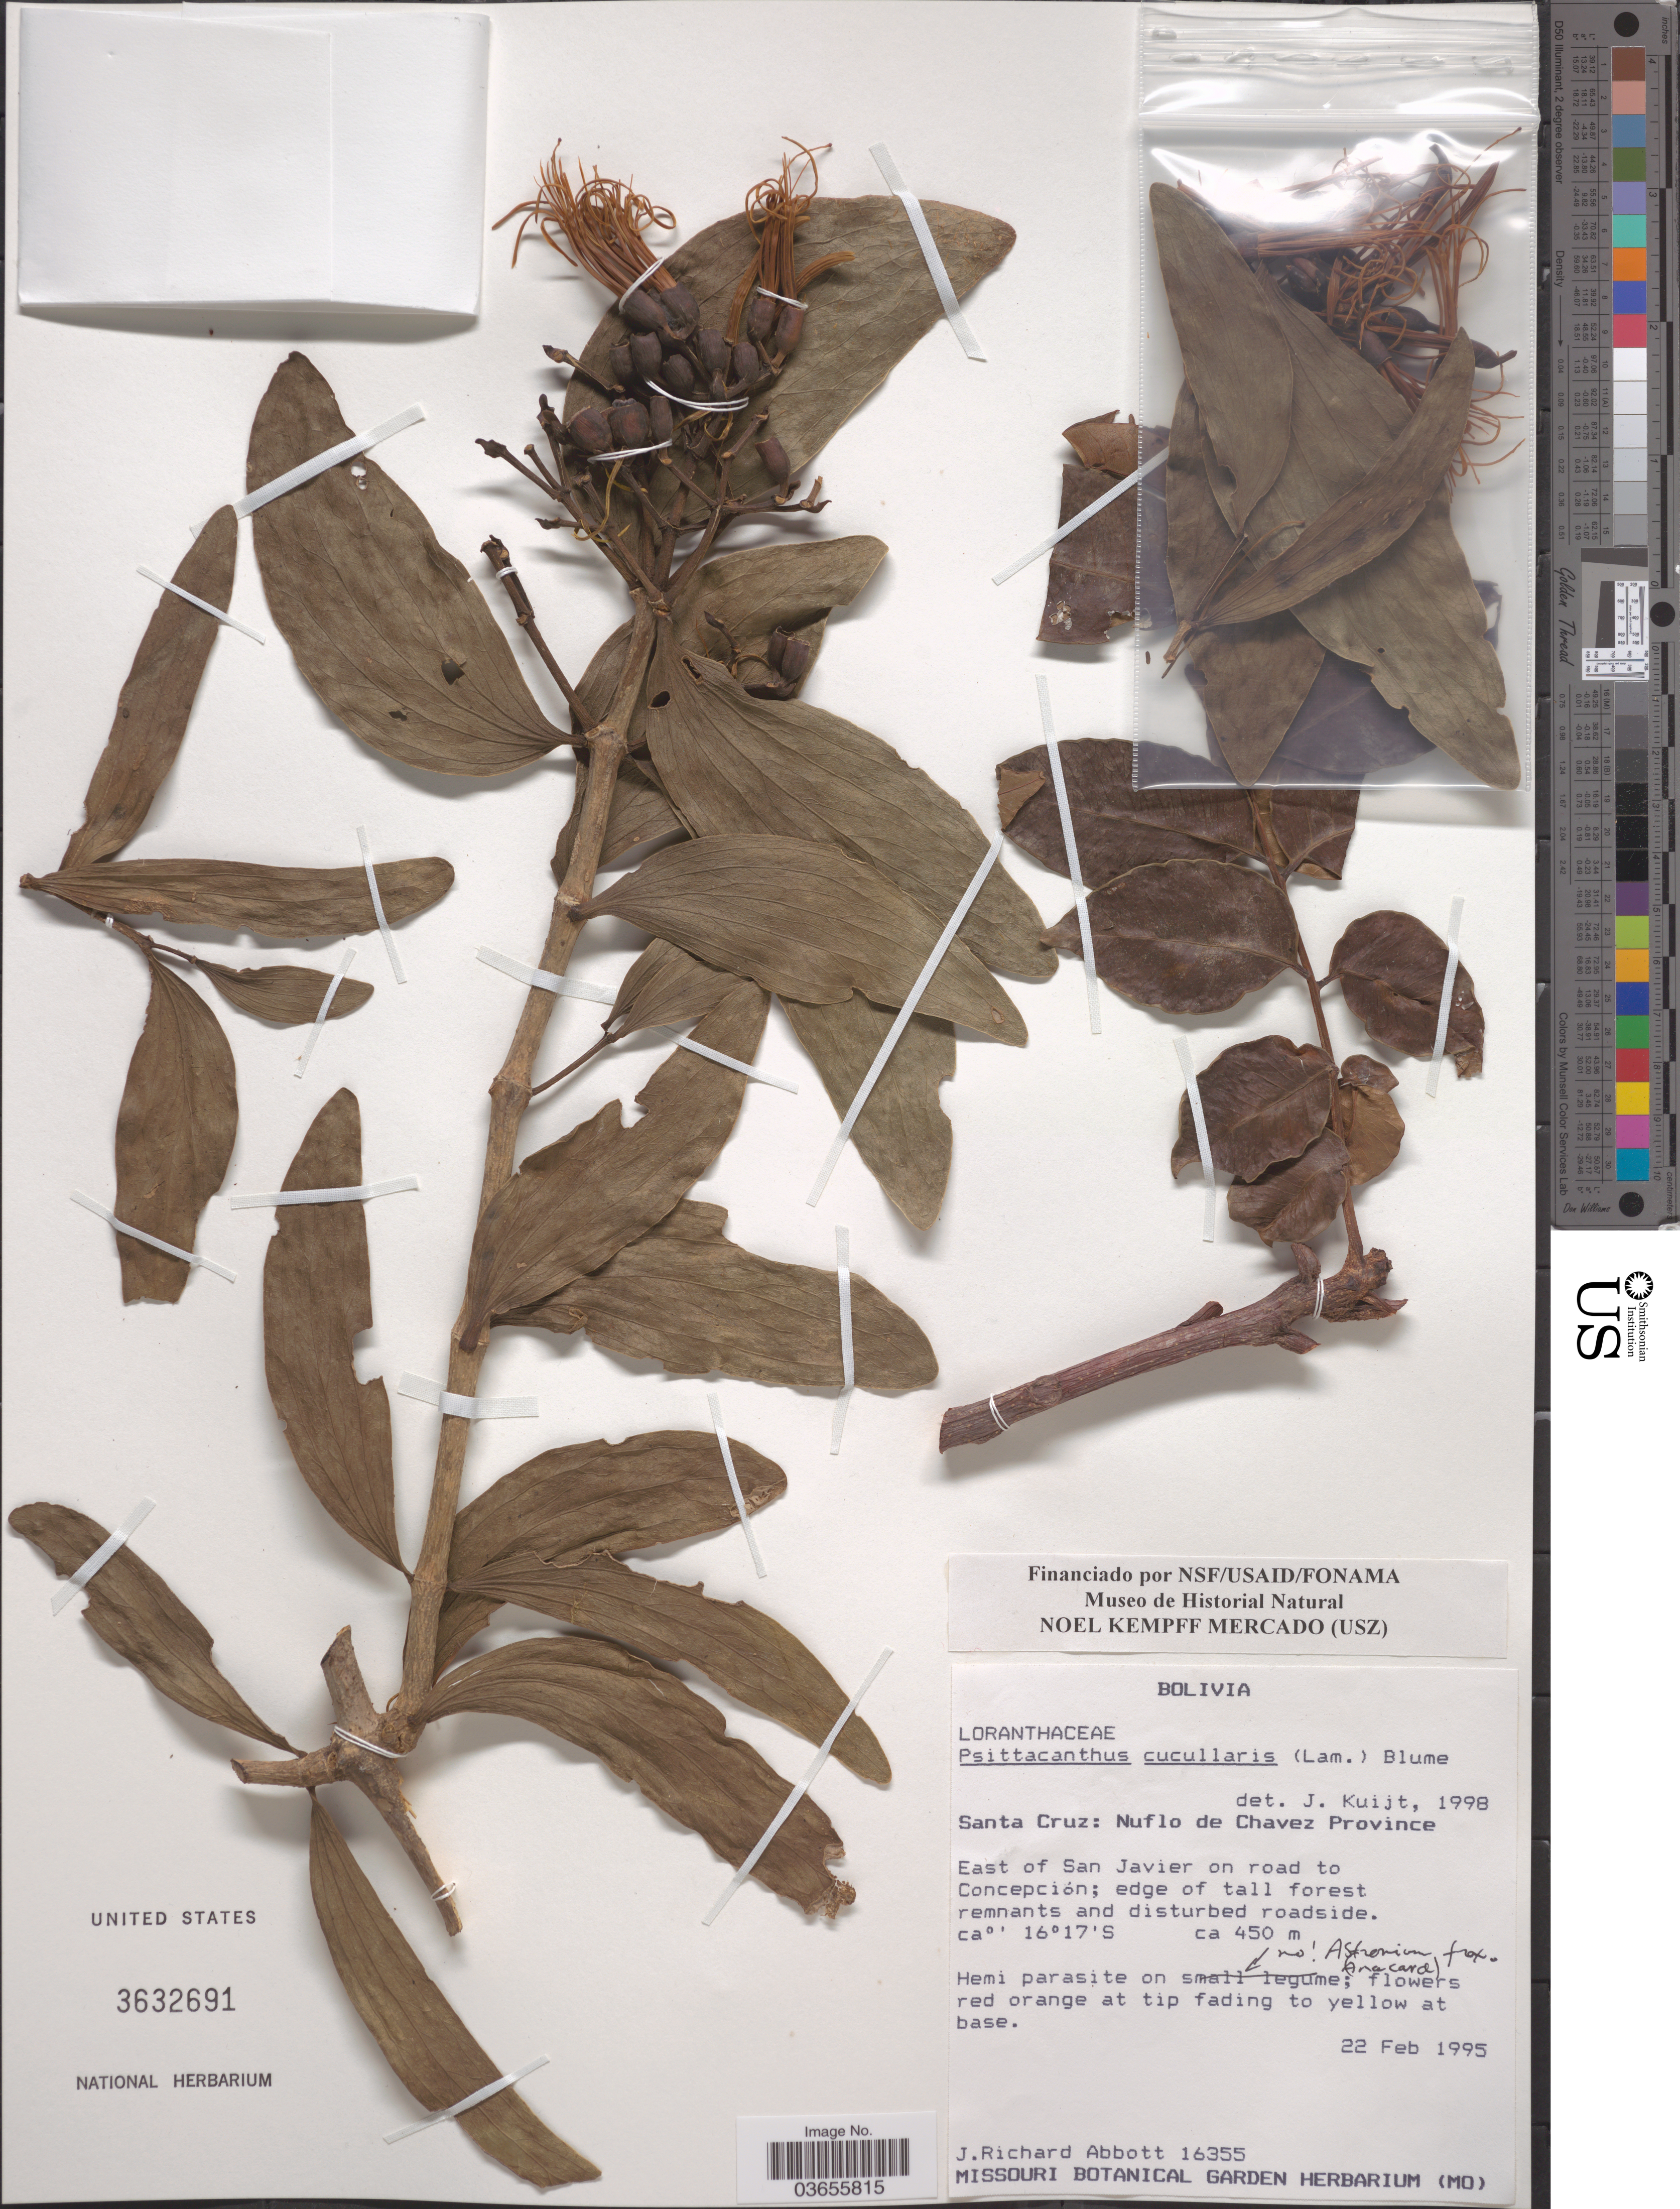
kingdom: Plantae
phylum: Tracheophyta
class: Magnoliopsida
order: Santalales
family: Loranthaceae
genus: Psittacanthus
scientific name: Psittacanthus cucullaris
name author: (Kunth) G. Don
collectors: J. R. Abbott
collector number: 16355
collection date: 1995-02-22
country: Bolivia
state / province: Santa Cruz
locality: Nuflo de Chavez Province. East of San Javier on road to Concepción.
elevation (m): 450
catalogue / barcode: US 3632691